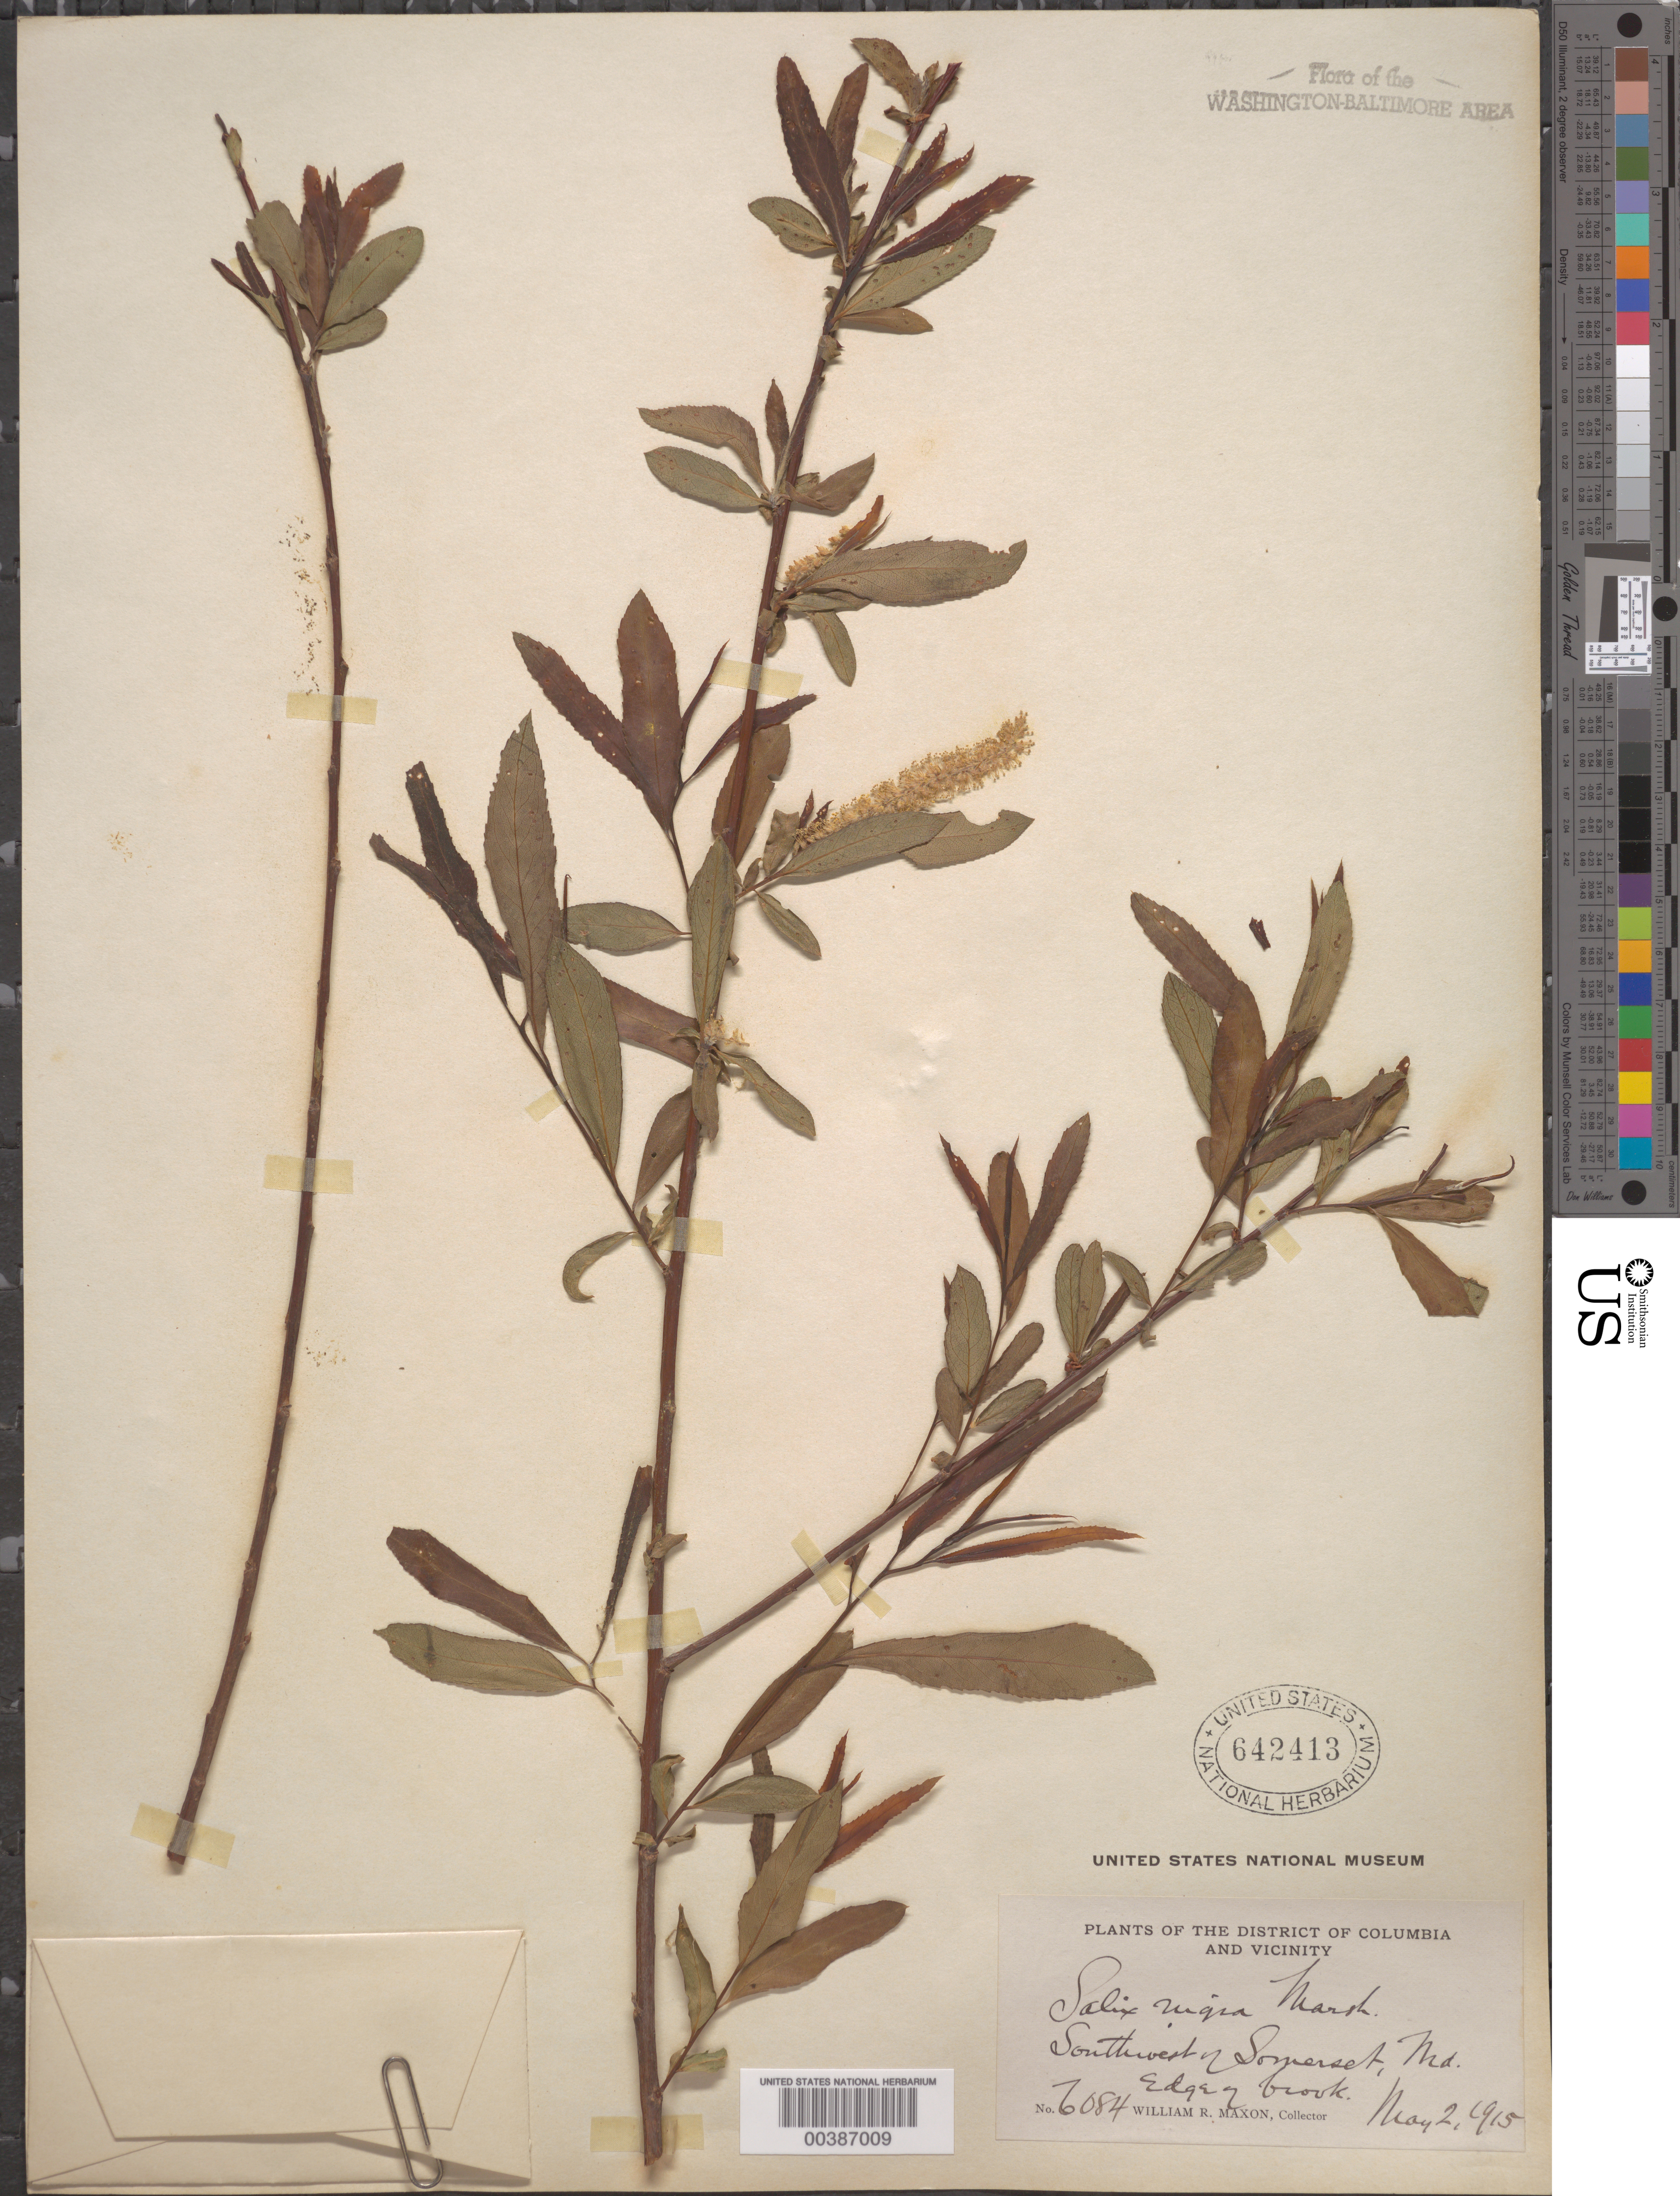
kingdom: Plantae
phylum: Tracheophyta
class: Magnoliopsida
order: Malpighiales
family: Salicaceae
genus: Salix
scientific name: Salix nigra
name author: Marshall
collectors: W. R. Maxon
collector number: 6084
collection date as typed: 02 May 1915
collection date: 1915-05-02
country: United States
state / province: Maryland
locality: Southwest of Somerset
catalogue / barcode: US 642413